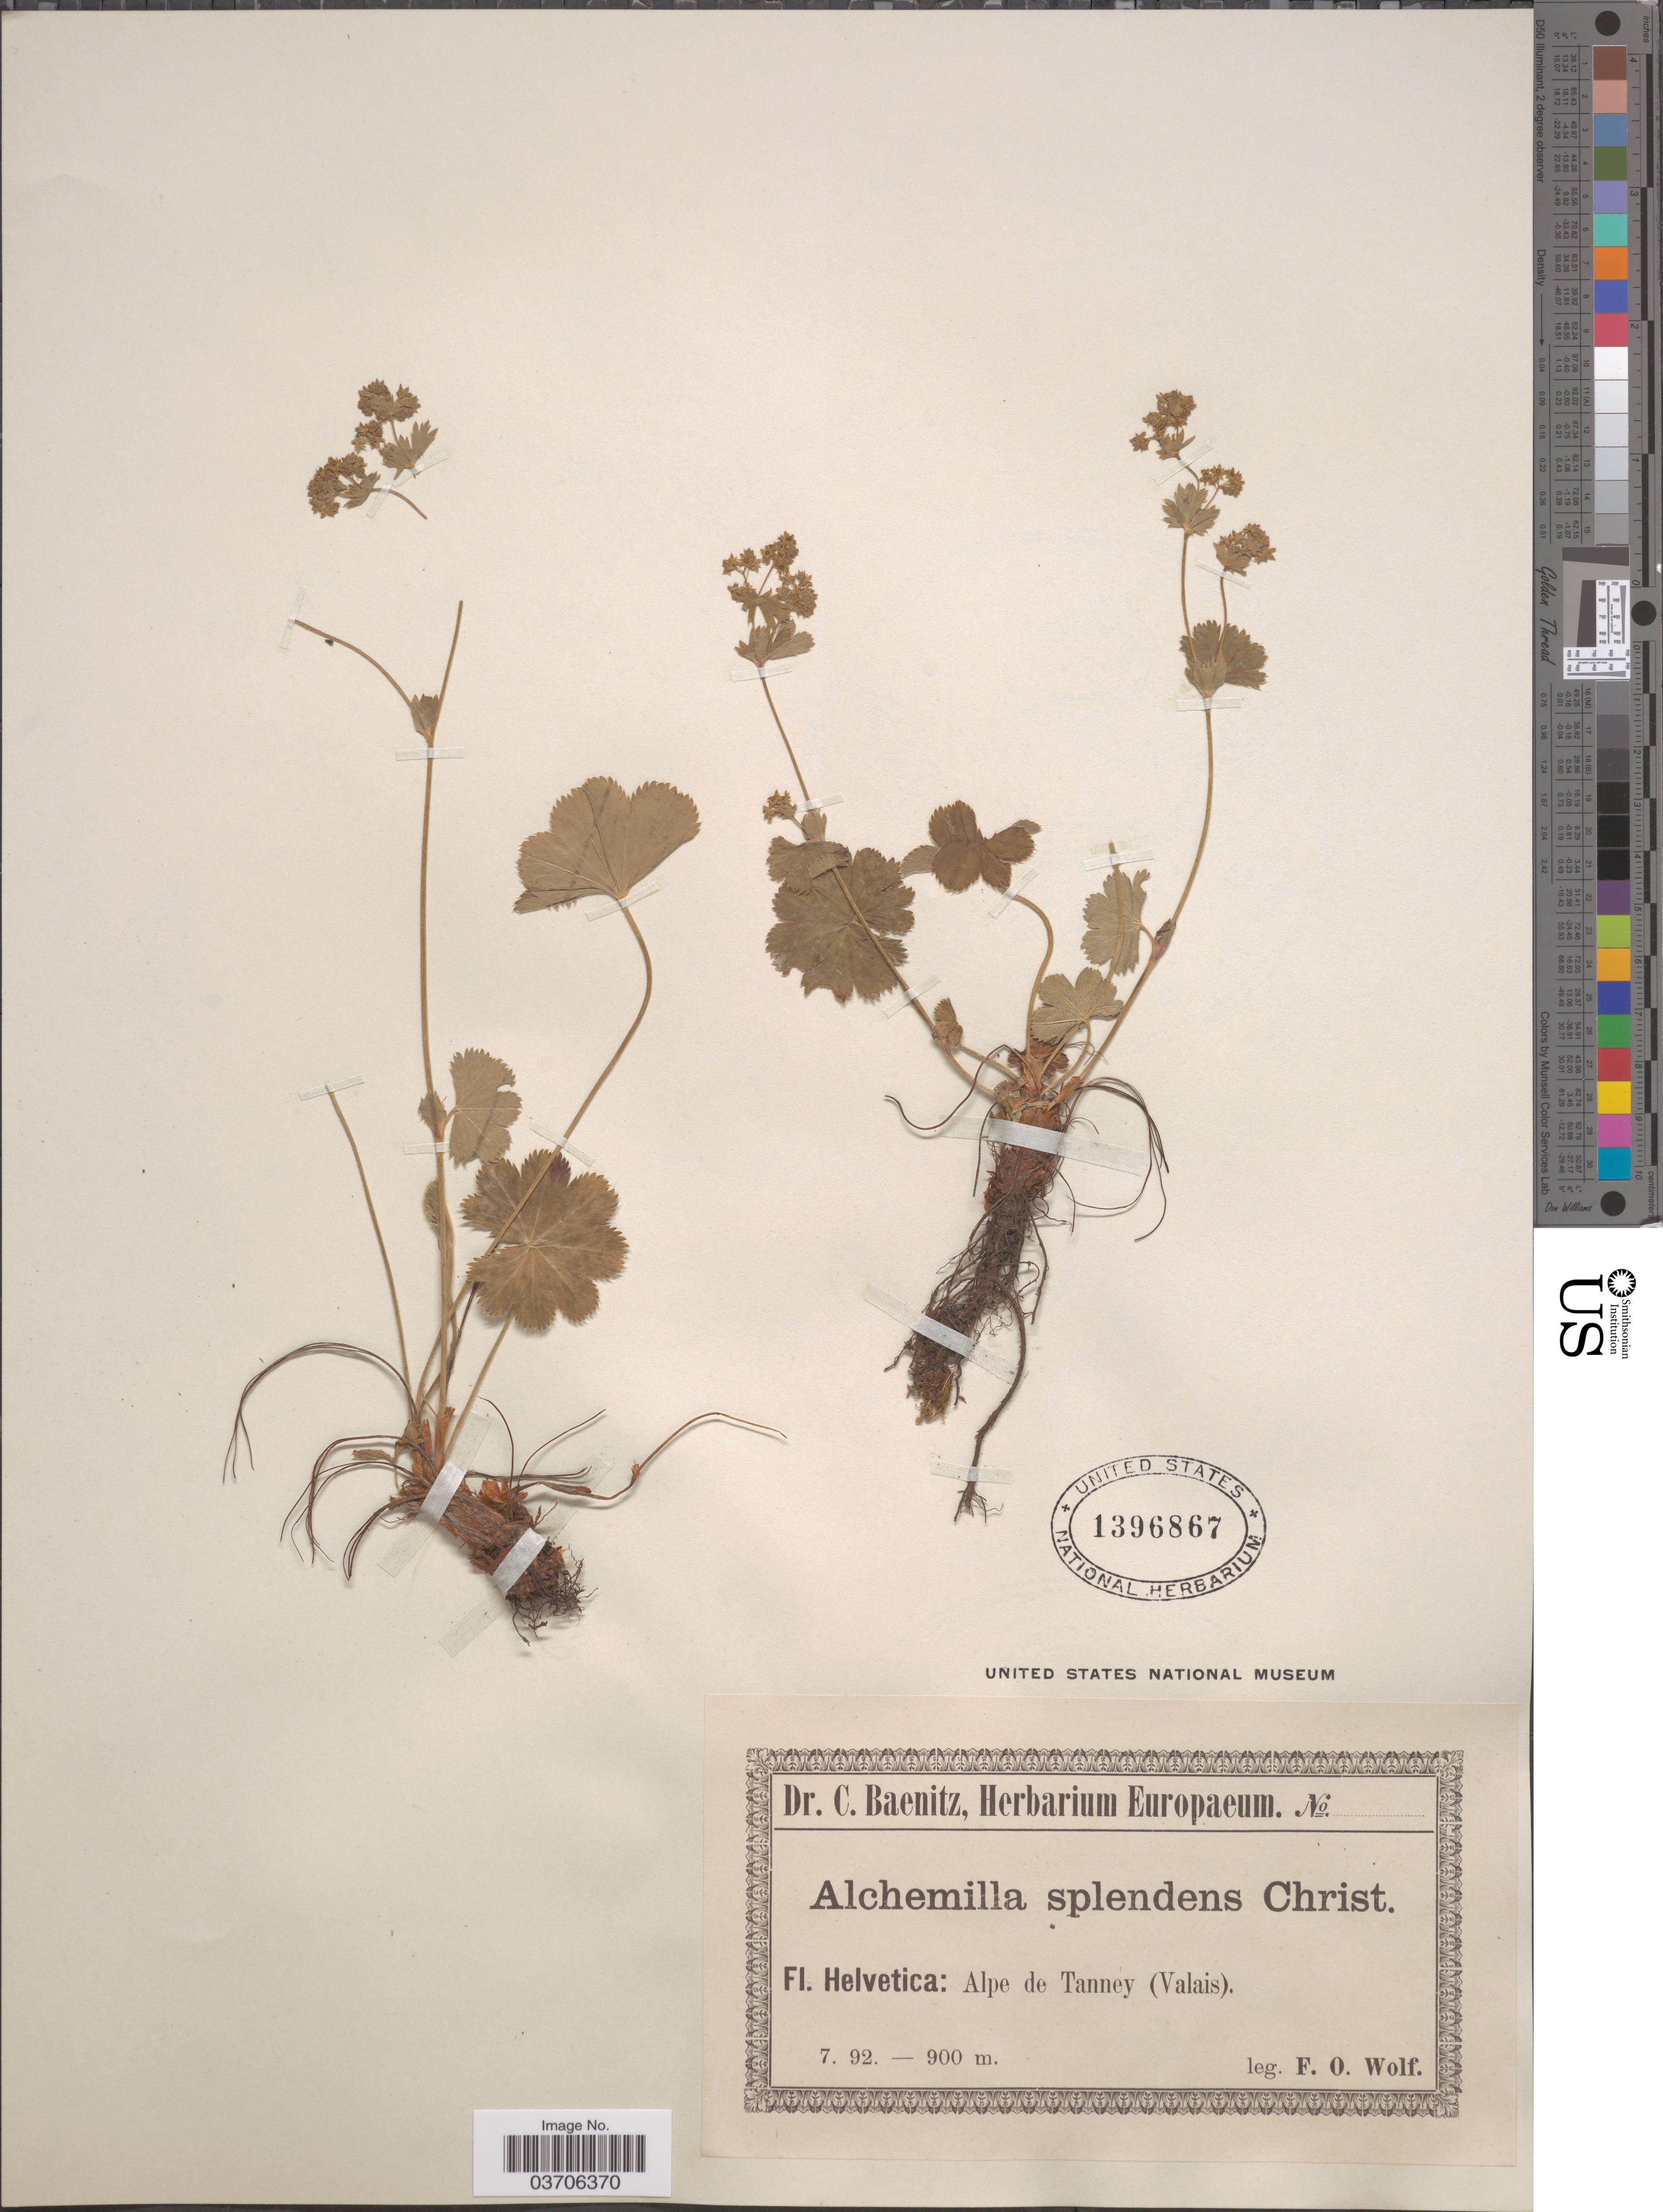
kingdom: Plantae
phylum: Tracheophyta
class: Magnoliopsida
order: Rosales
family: Rosaceae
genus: Alchemilla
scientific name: Alchemilla splendens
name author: Christ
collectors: F. Wolf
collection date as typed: Transcribed d/m/y: /7/92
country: Switzerland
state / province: Valais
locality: Helvetica: Alpe de Tanney.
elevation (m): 900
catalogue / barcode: US 1396867